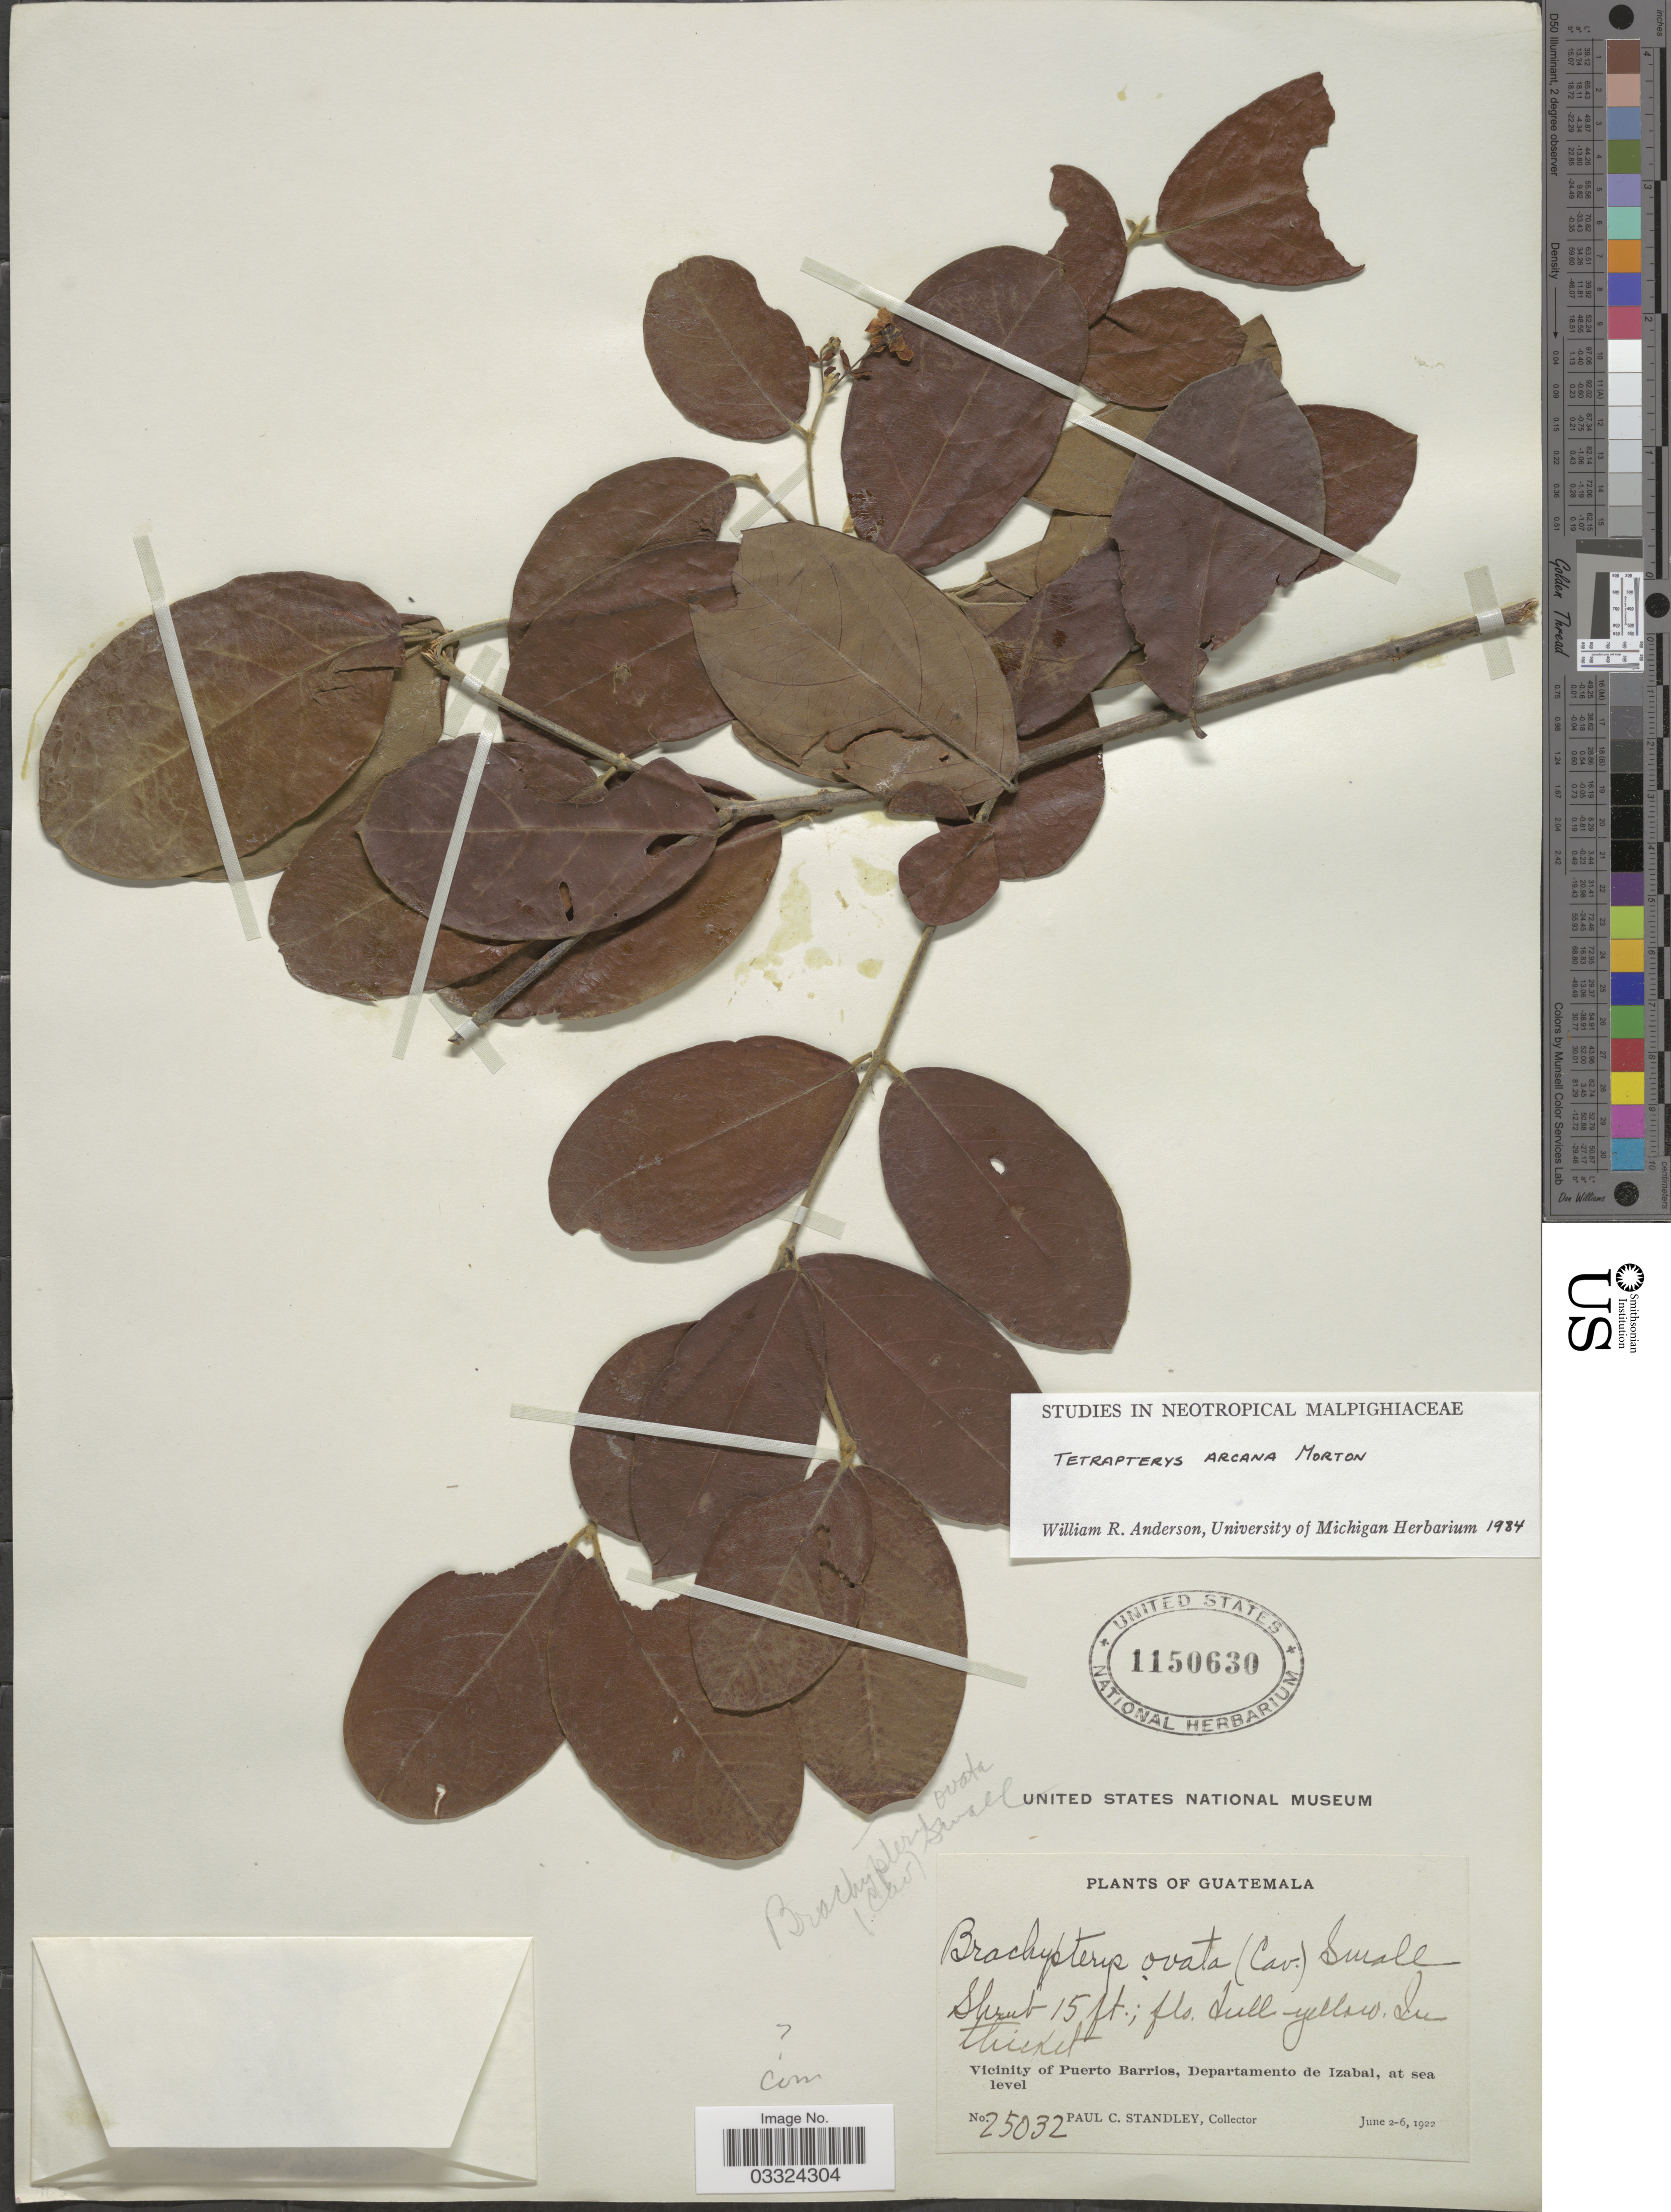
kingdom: Plantae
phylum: Tracheophyta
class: Magnoliopsida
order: Malpighiales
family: Malpighiaceae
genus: Glicophyllum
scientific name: Glicophyllum arcanum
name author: (C.V. Morton) R.F. Almeida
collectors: P. C. Standley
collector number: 25032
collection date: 1922-06-02/1922-06-06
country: Guatemala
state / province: Izabal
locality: Vicinity of Puerto Barrios, Departamento de Izabal.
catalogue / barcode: US 1150630